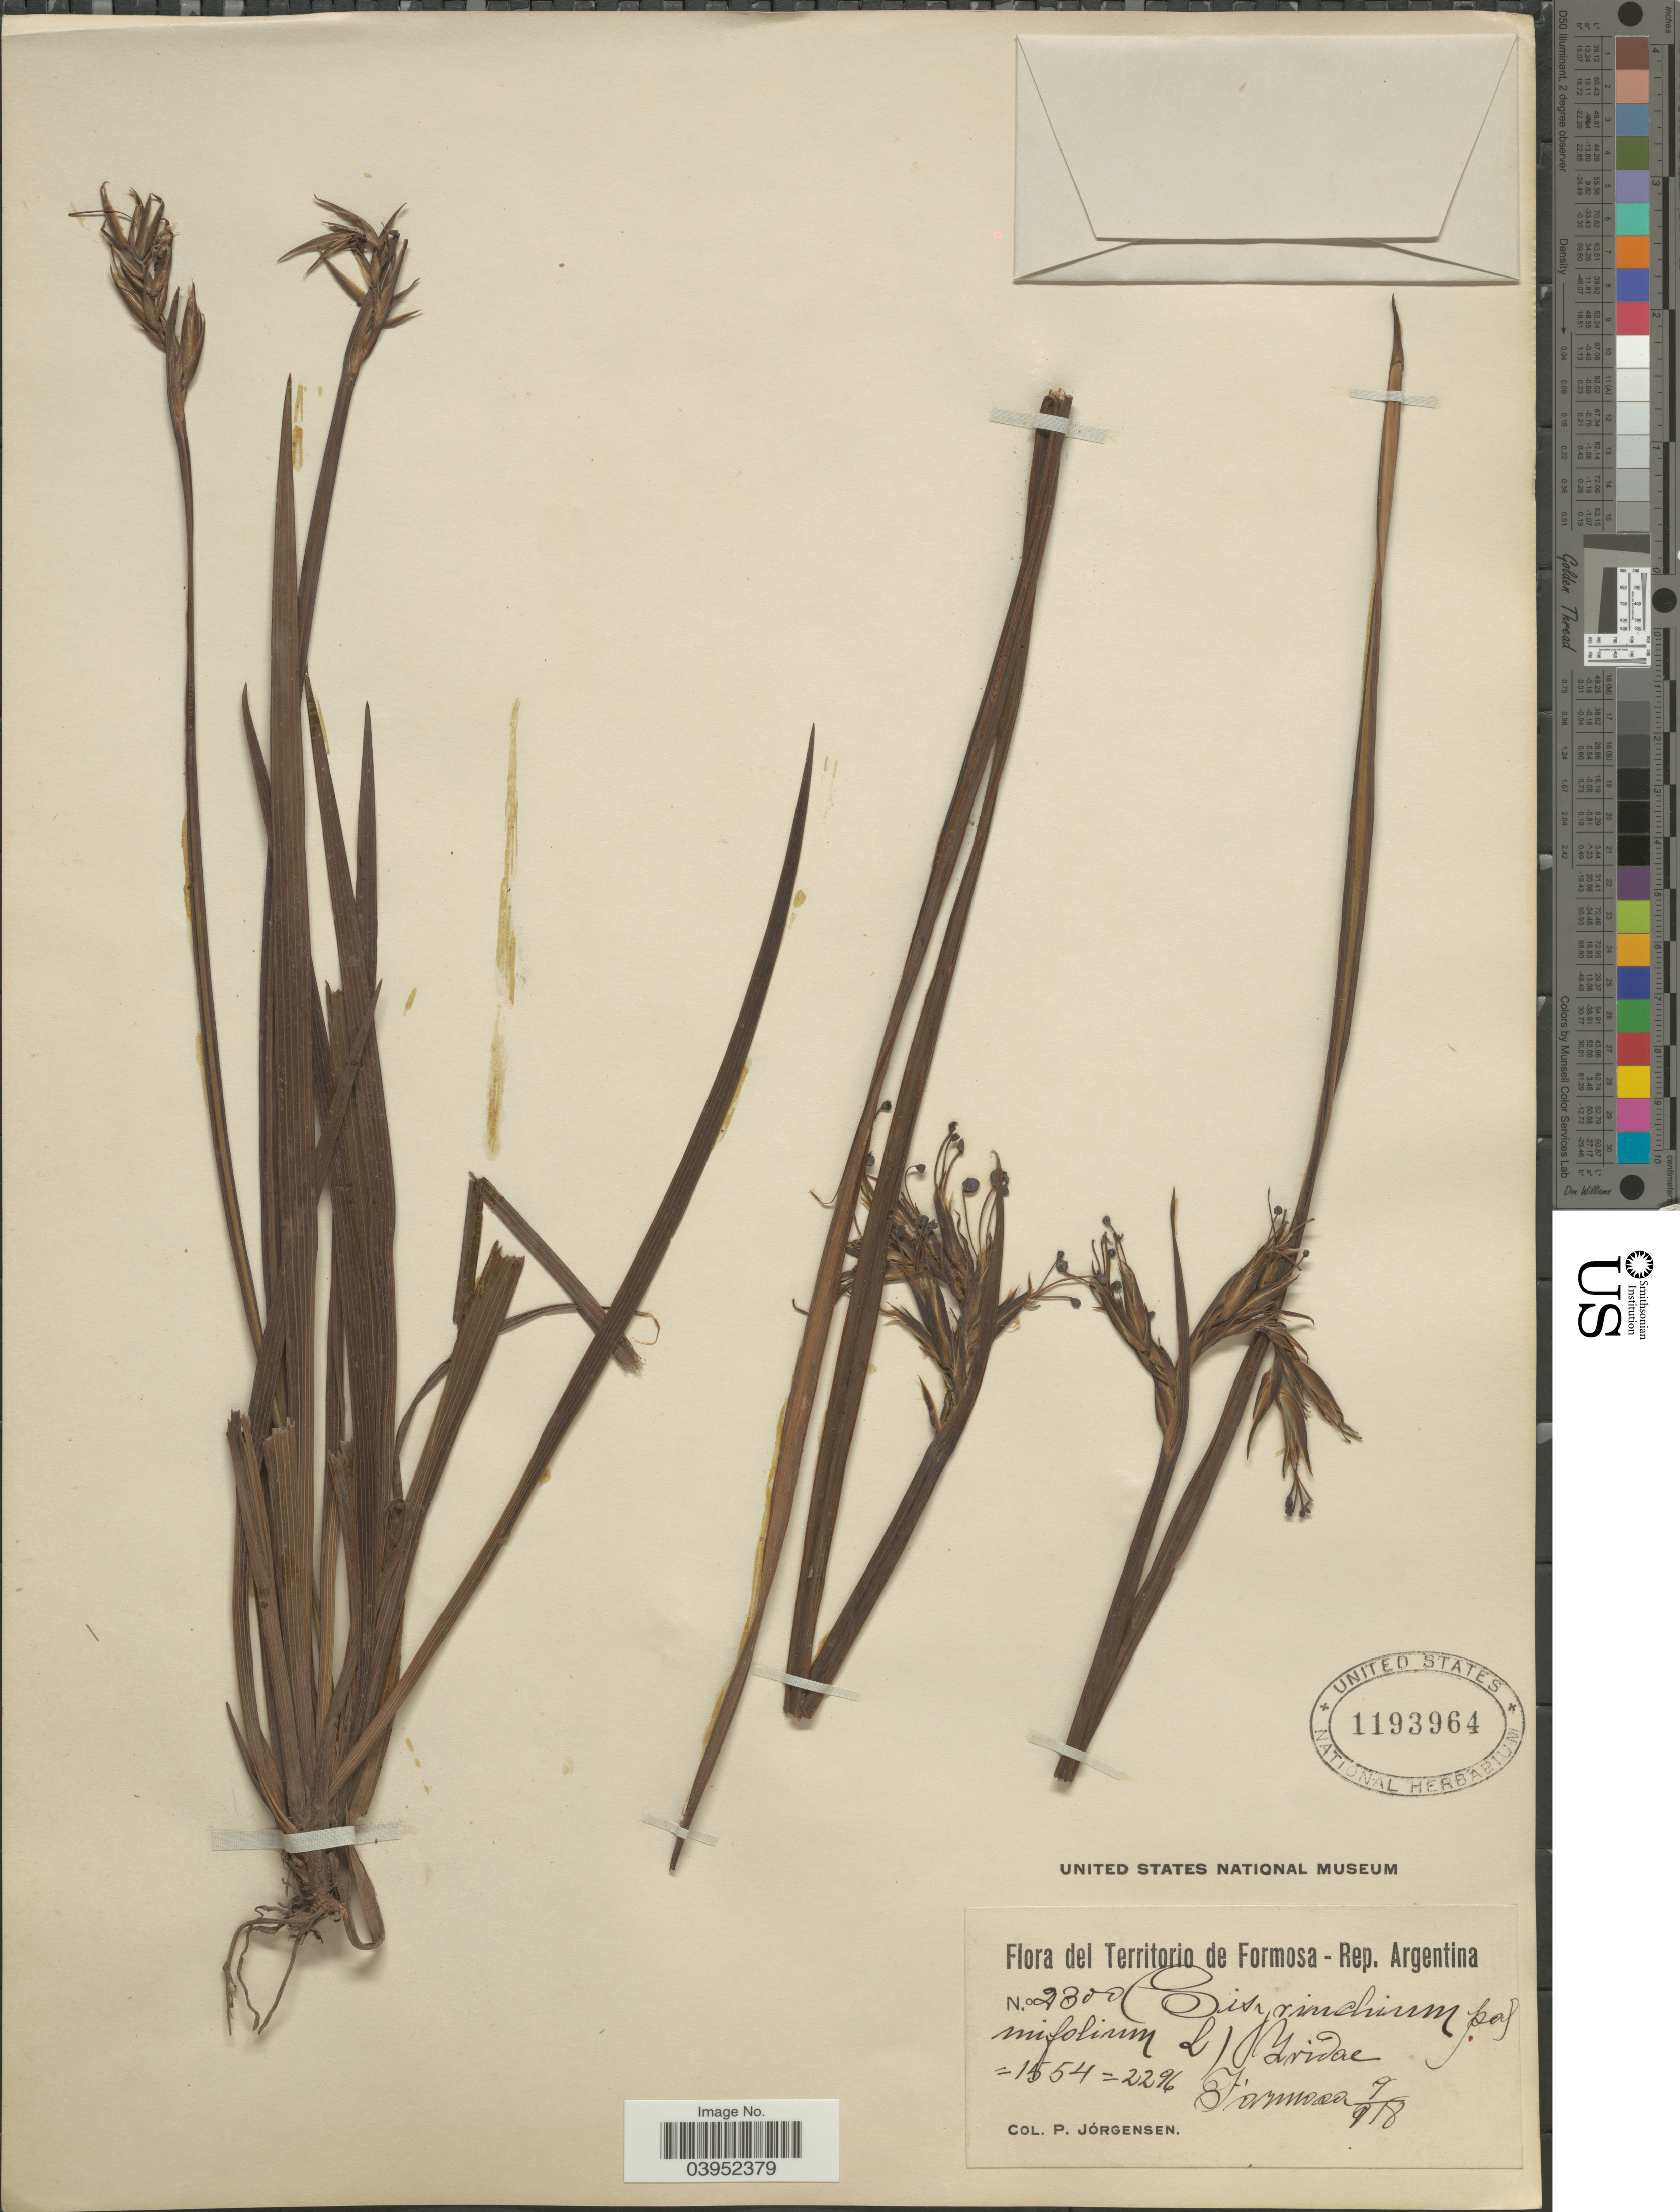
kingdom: Plantae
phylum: Tracheophyta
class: Liliopsida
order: Asparagales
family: Iridaceae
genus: Sisyrinchium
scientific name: Sisyrinchium palmifolium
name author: L.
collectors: P. Jörgensen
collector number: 4300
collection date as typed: Transcribed d/m/y: 9/9/18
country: Argentina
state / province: Formosa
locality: Territorio de Formosa - Rep. Argentina.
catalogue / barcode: US 1193964